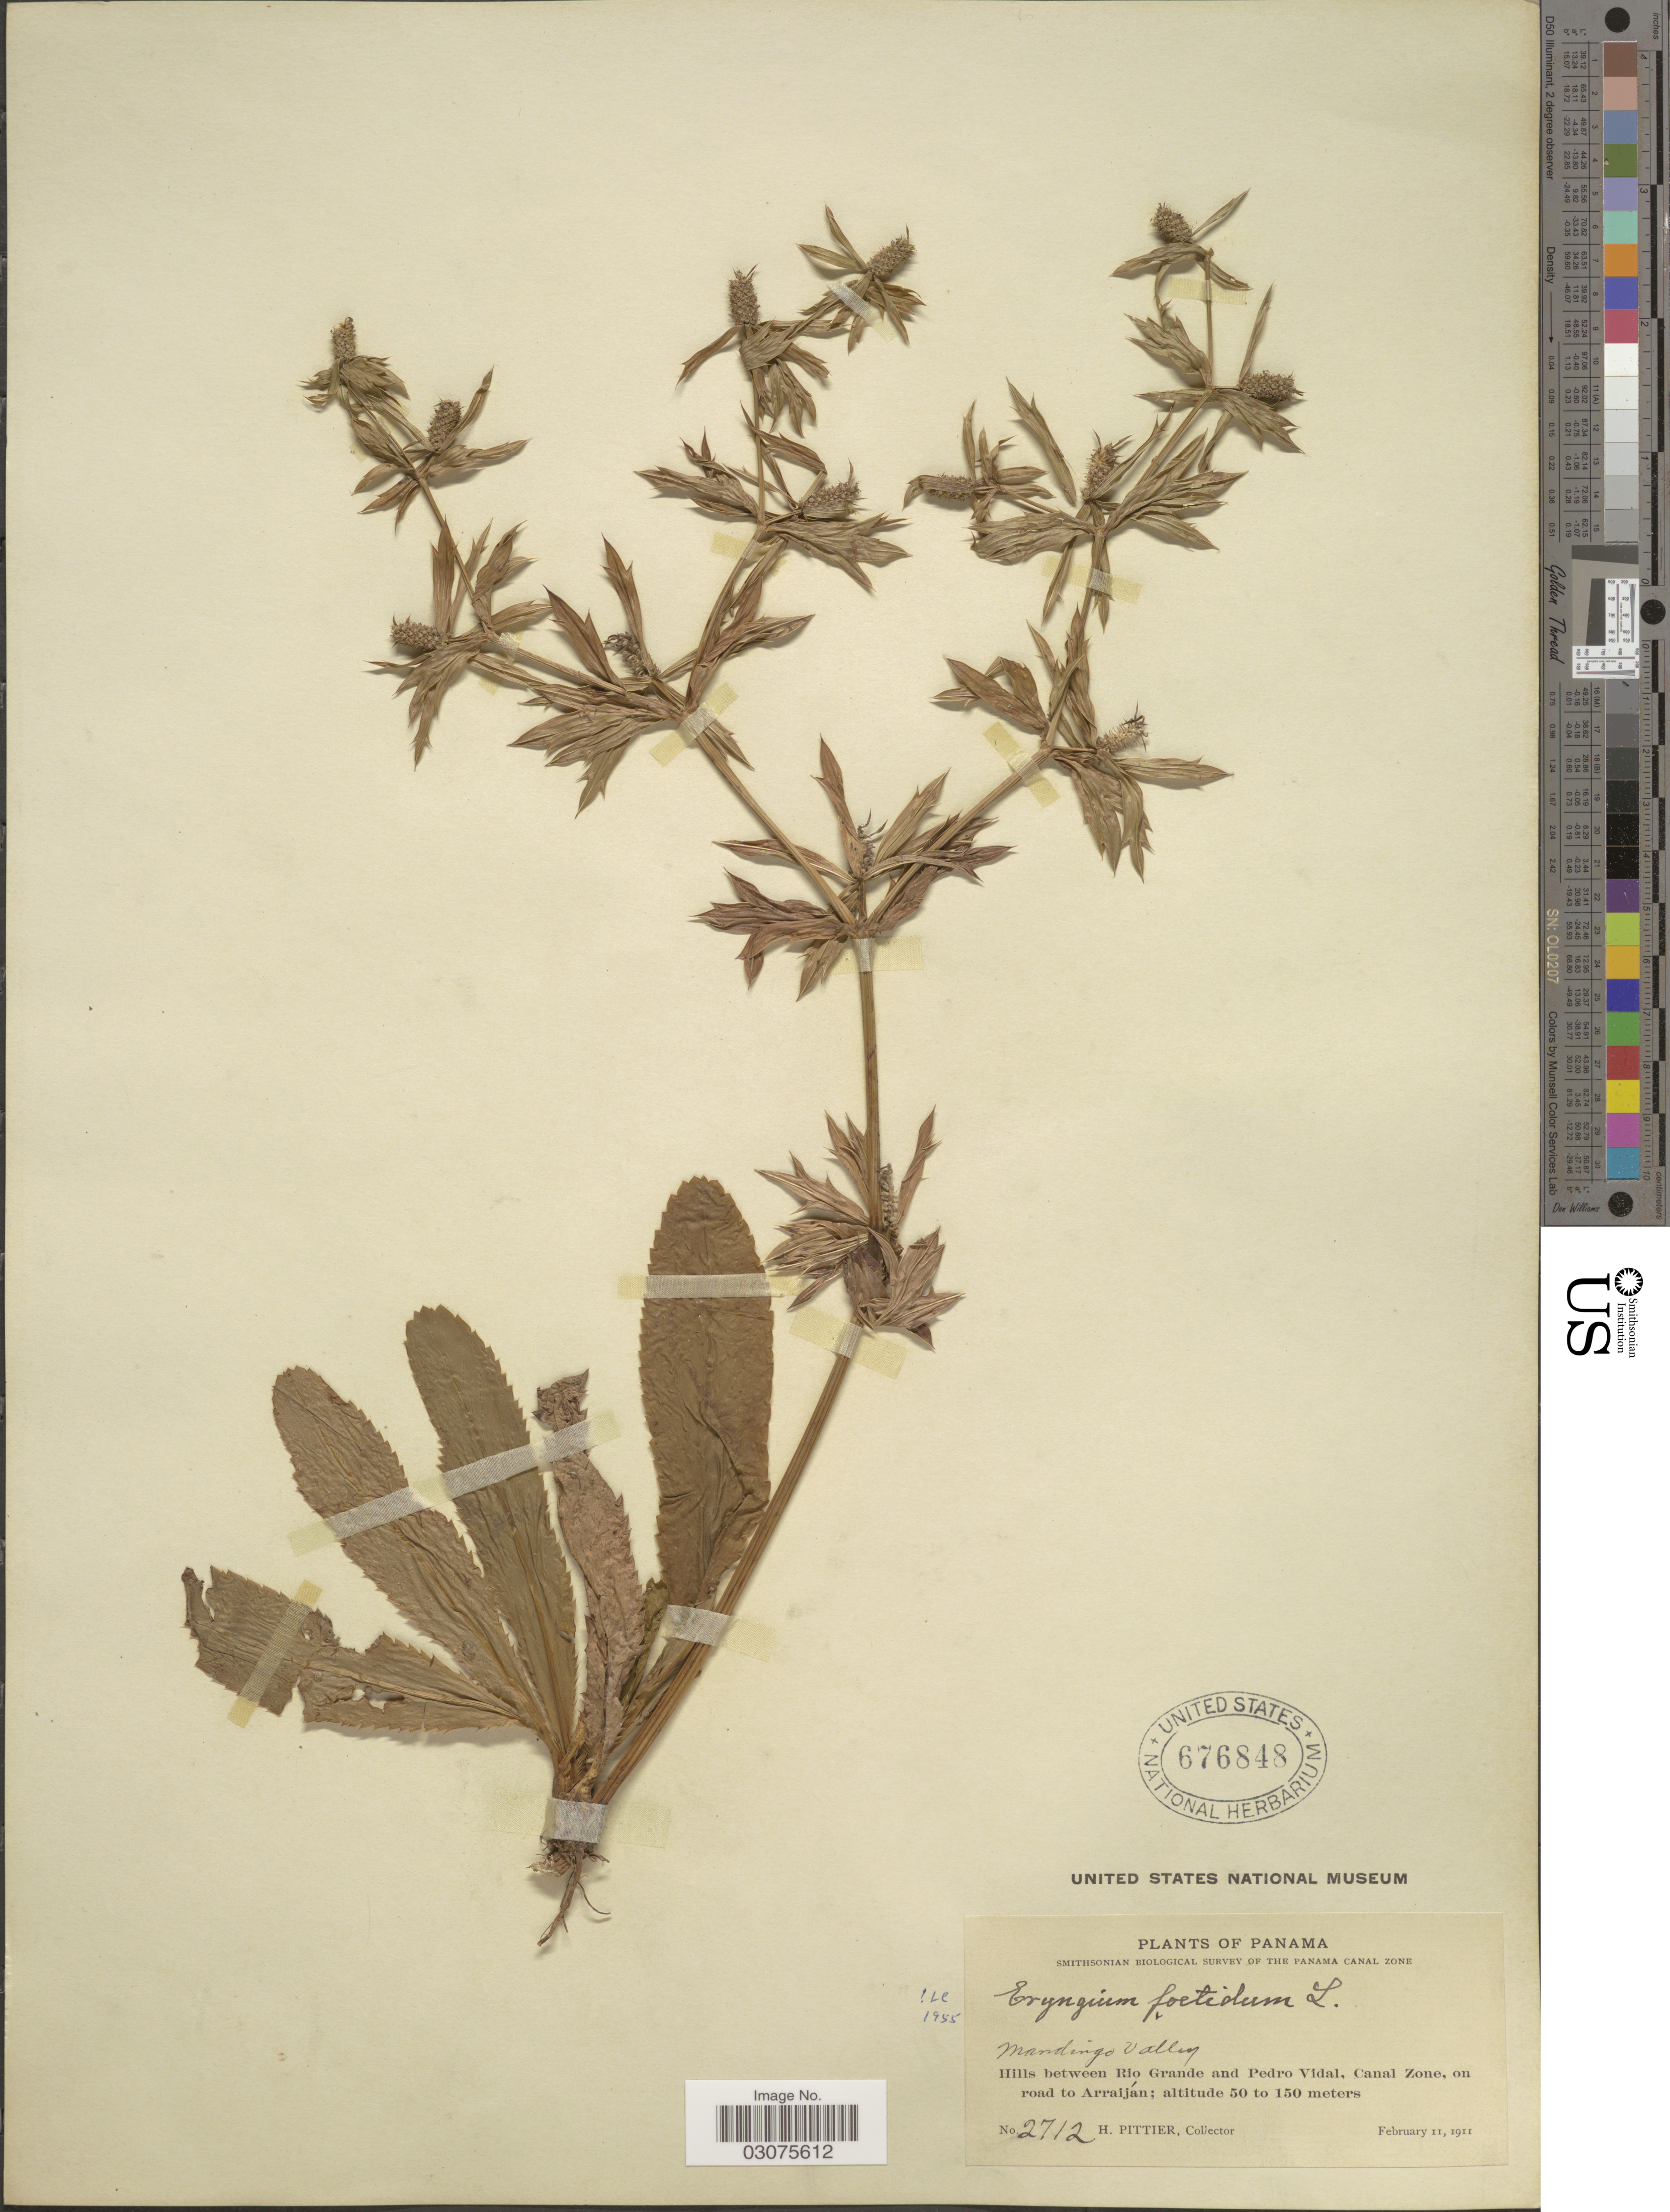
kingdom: Plantae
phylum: Tracheophyta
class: Magnoliopsida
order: Apiales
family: Apiaceae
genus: Eryngium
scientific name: Eryngium foetidum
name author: L.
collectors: H. F. Pittier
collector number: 2712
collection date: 1911-02-11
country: Panama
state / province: Colón / Panamá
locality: Hills between Rio Grande and Pedro Vidal, Canal Zone, on road to Arraiján.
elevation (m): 50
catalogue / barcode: US 676848